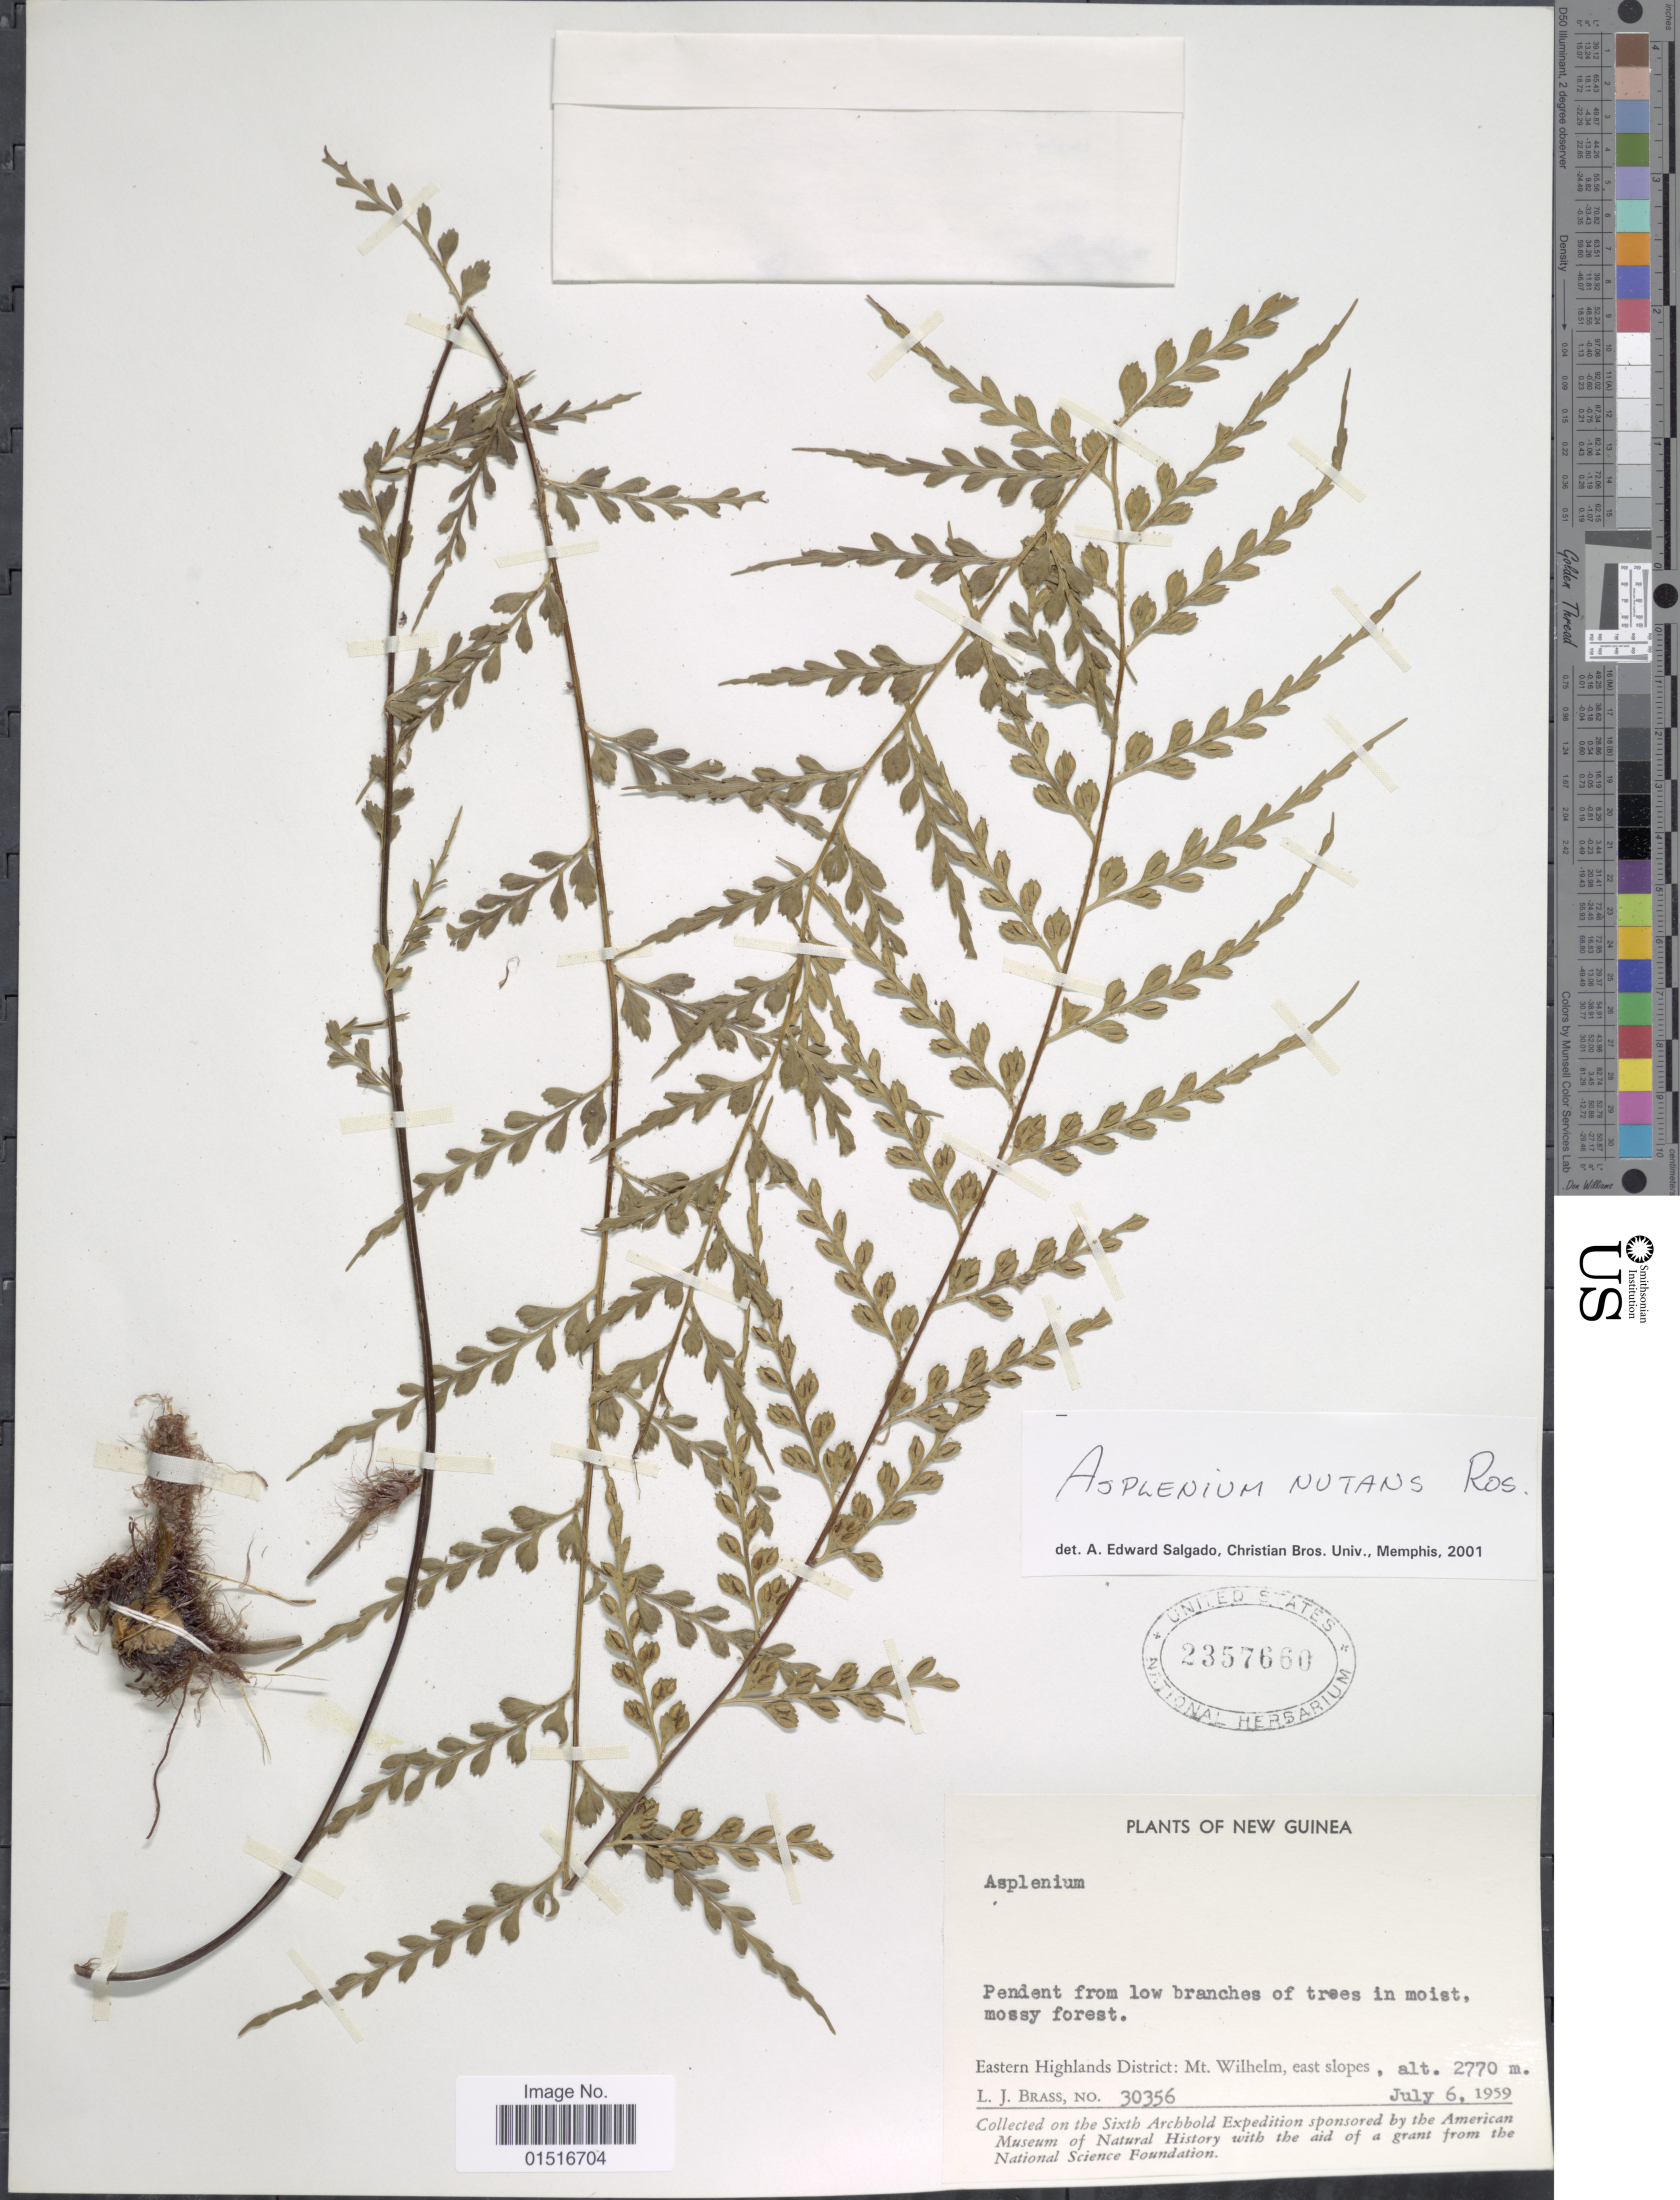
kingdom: Plantae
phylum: Tracheophyta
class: Polypodiopsida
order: Polypodiales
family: Aspleniaceae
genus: Asplenium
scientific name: Asplenium nutans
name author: Rosenst.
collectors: L. J. Brass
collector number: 30356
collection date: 1959-07-06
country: Papua New Guinea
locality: New Guinea. Eastern Highlands District: Mt. Wilhelm, east slopes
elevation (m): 2770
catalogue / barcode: US 2357660